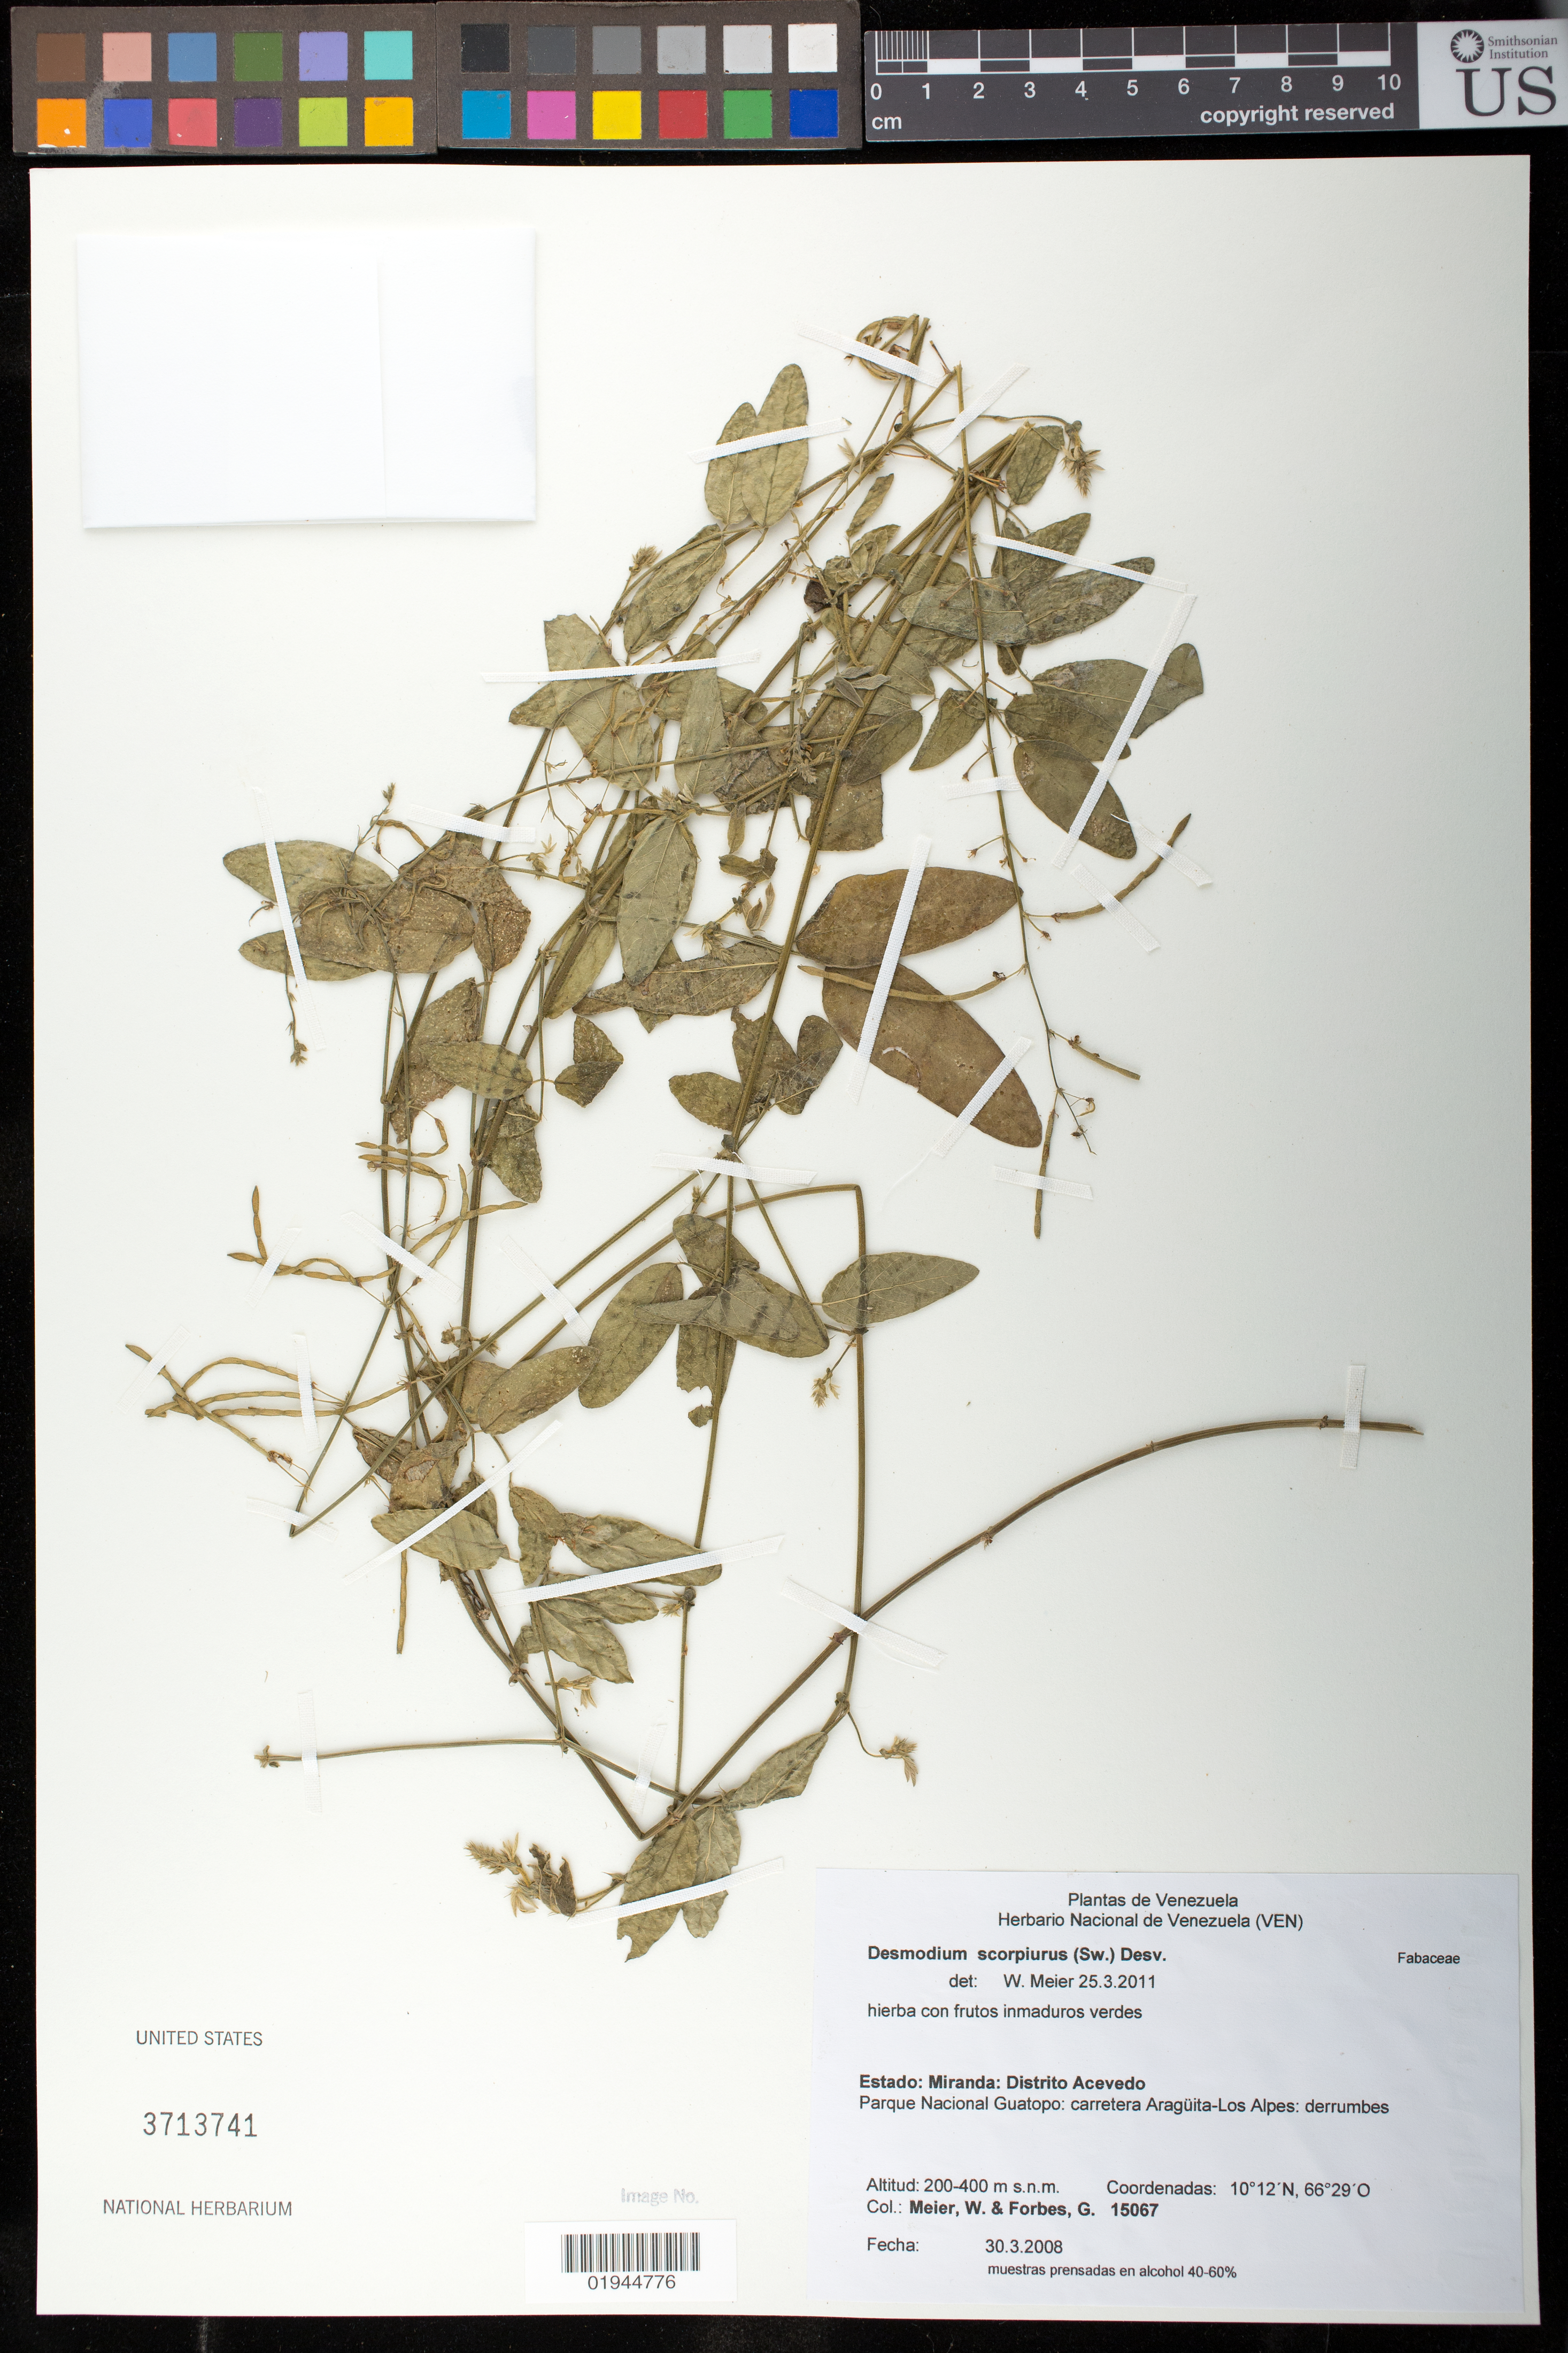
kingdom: Plantae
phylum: Tracheophyta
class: Magnoliopsida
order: Fabales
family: Fabaceae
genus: Desmodium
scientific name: Desmodium scorpiurus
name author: (Sw.) Desv. ex DC.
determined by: Meier, Winfried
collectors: W. Meier & G. Forbes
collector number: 15067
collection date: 2008-03-30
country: Venezuela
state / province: Miranda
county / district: Acevedo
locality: Parque Nacional Guatopo: carretera Araguita-Los Alpes.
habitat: derrumbes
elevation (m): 200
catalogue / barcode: US 3713741